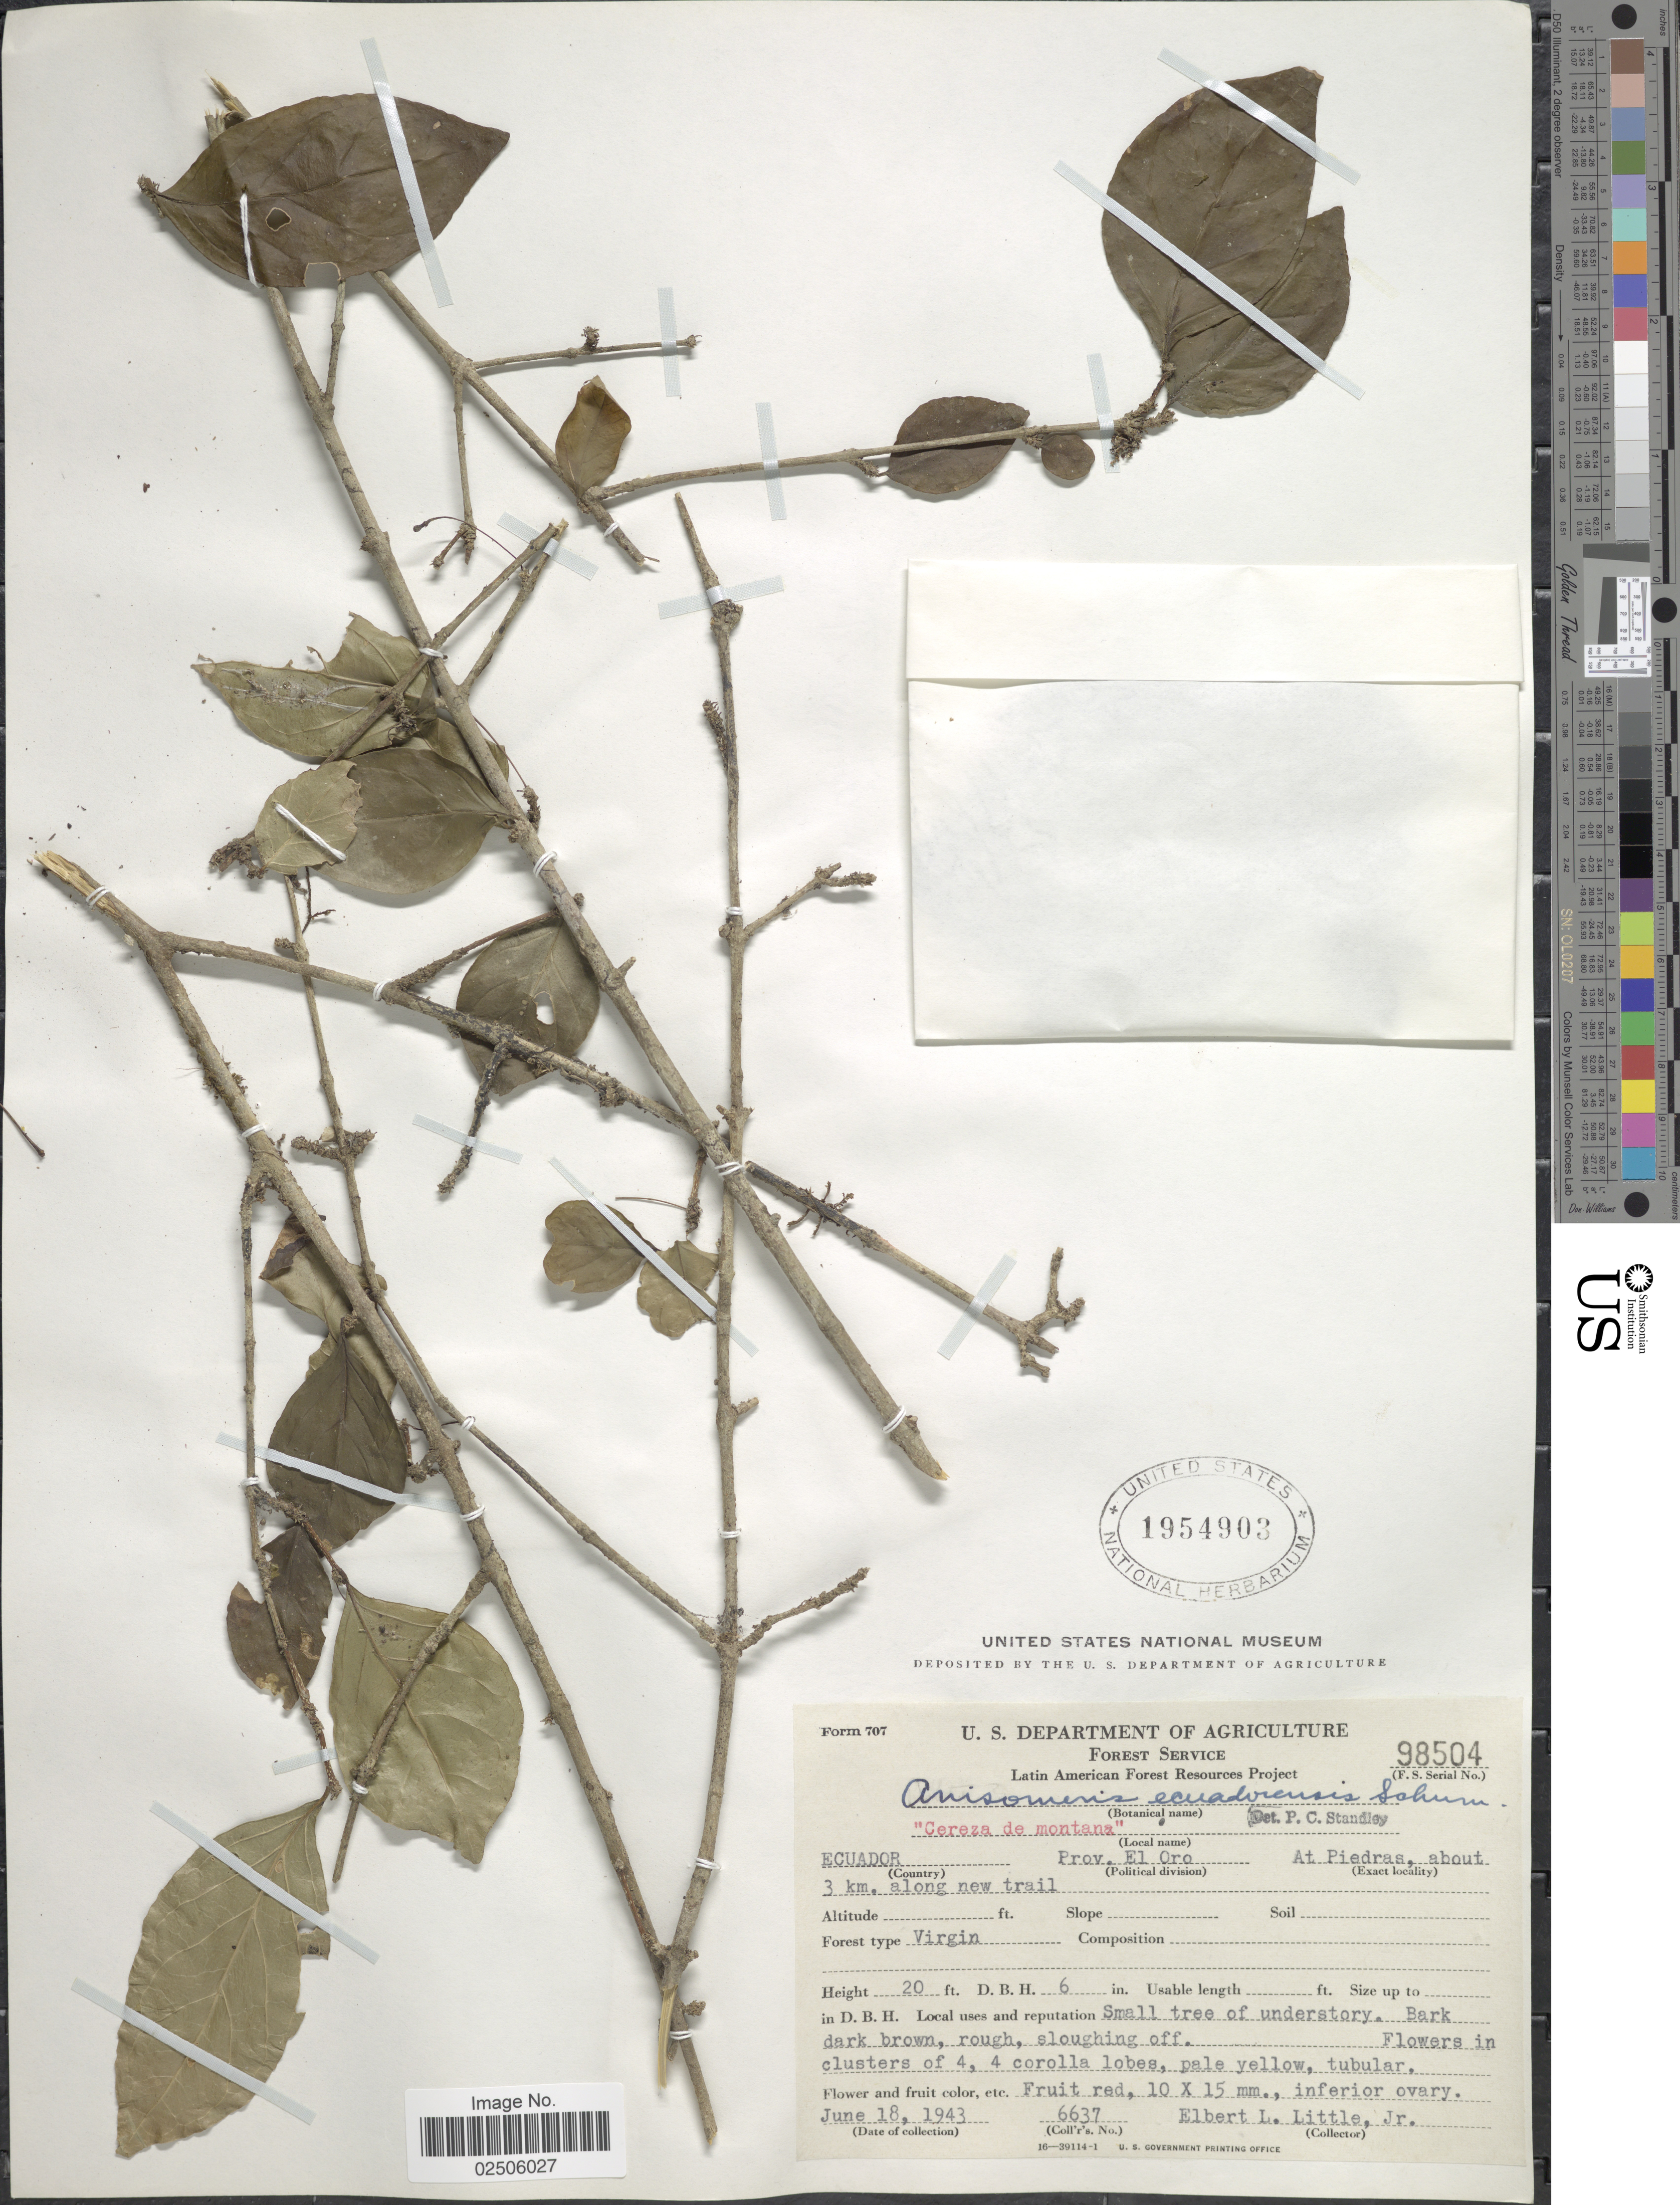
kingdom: Plantae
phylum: Tracheophyta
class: Magnoliopsida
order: Gentianales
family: Rubiaceae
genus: Chomelia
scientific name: Chomelia ecuadorensis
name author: (K. Schum. & Krause) Steyerm.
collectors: E. L. Little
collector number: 6637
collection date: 1943-06-18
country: Ecuador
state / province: El Oro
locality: At Piedras, about 3 km. along new trail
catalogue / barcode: US 1954903